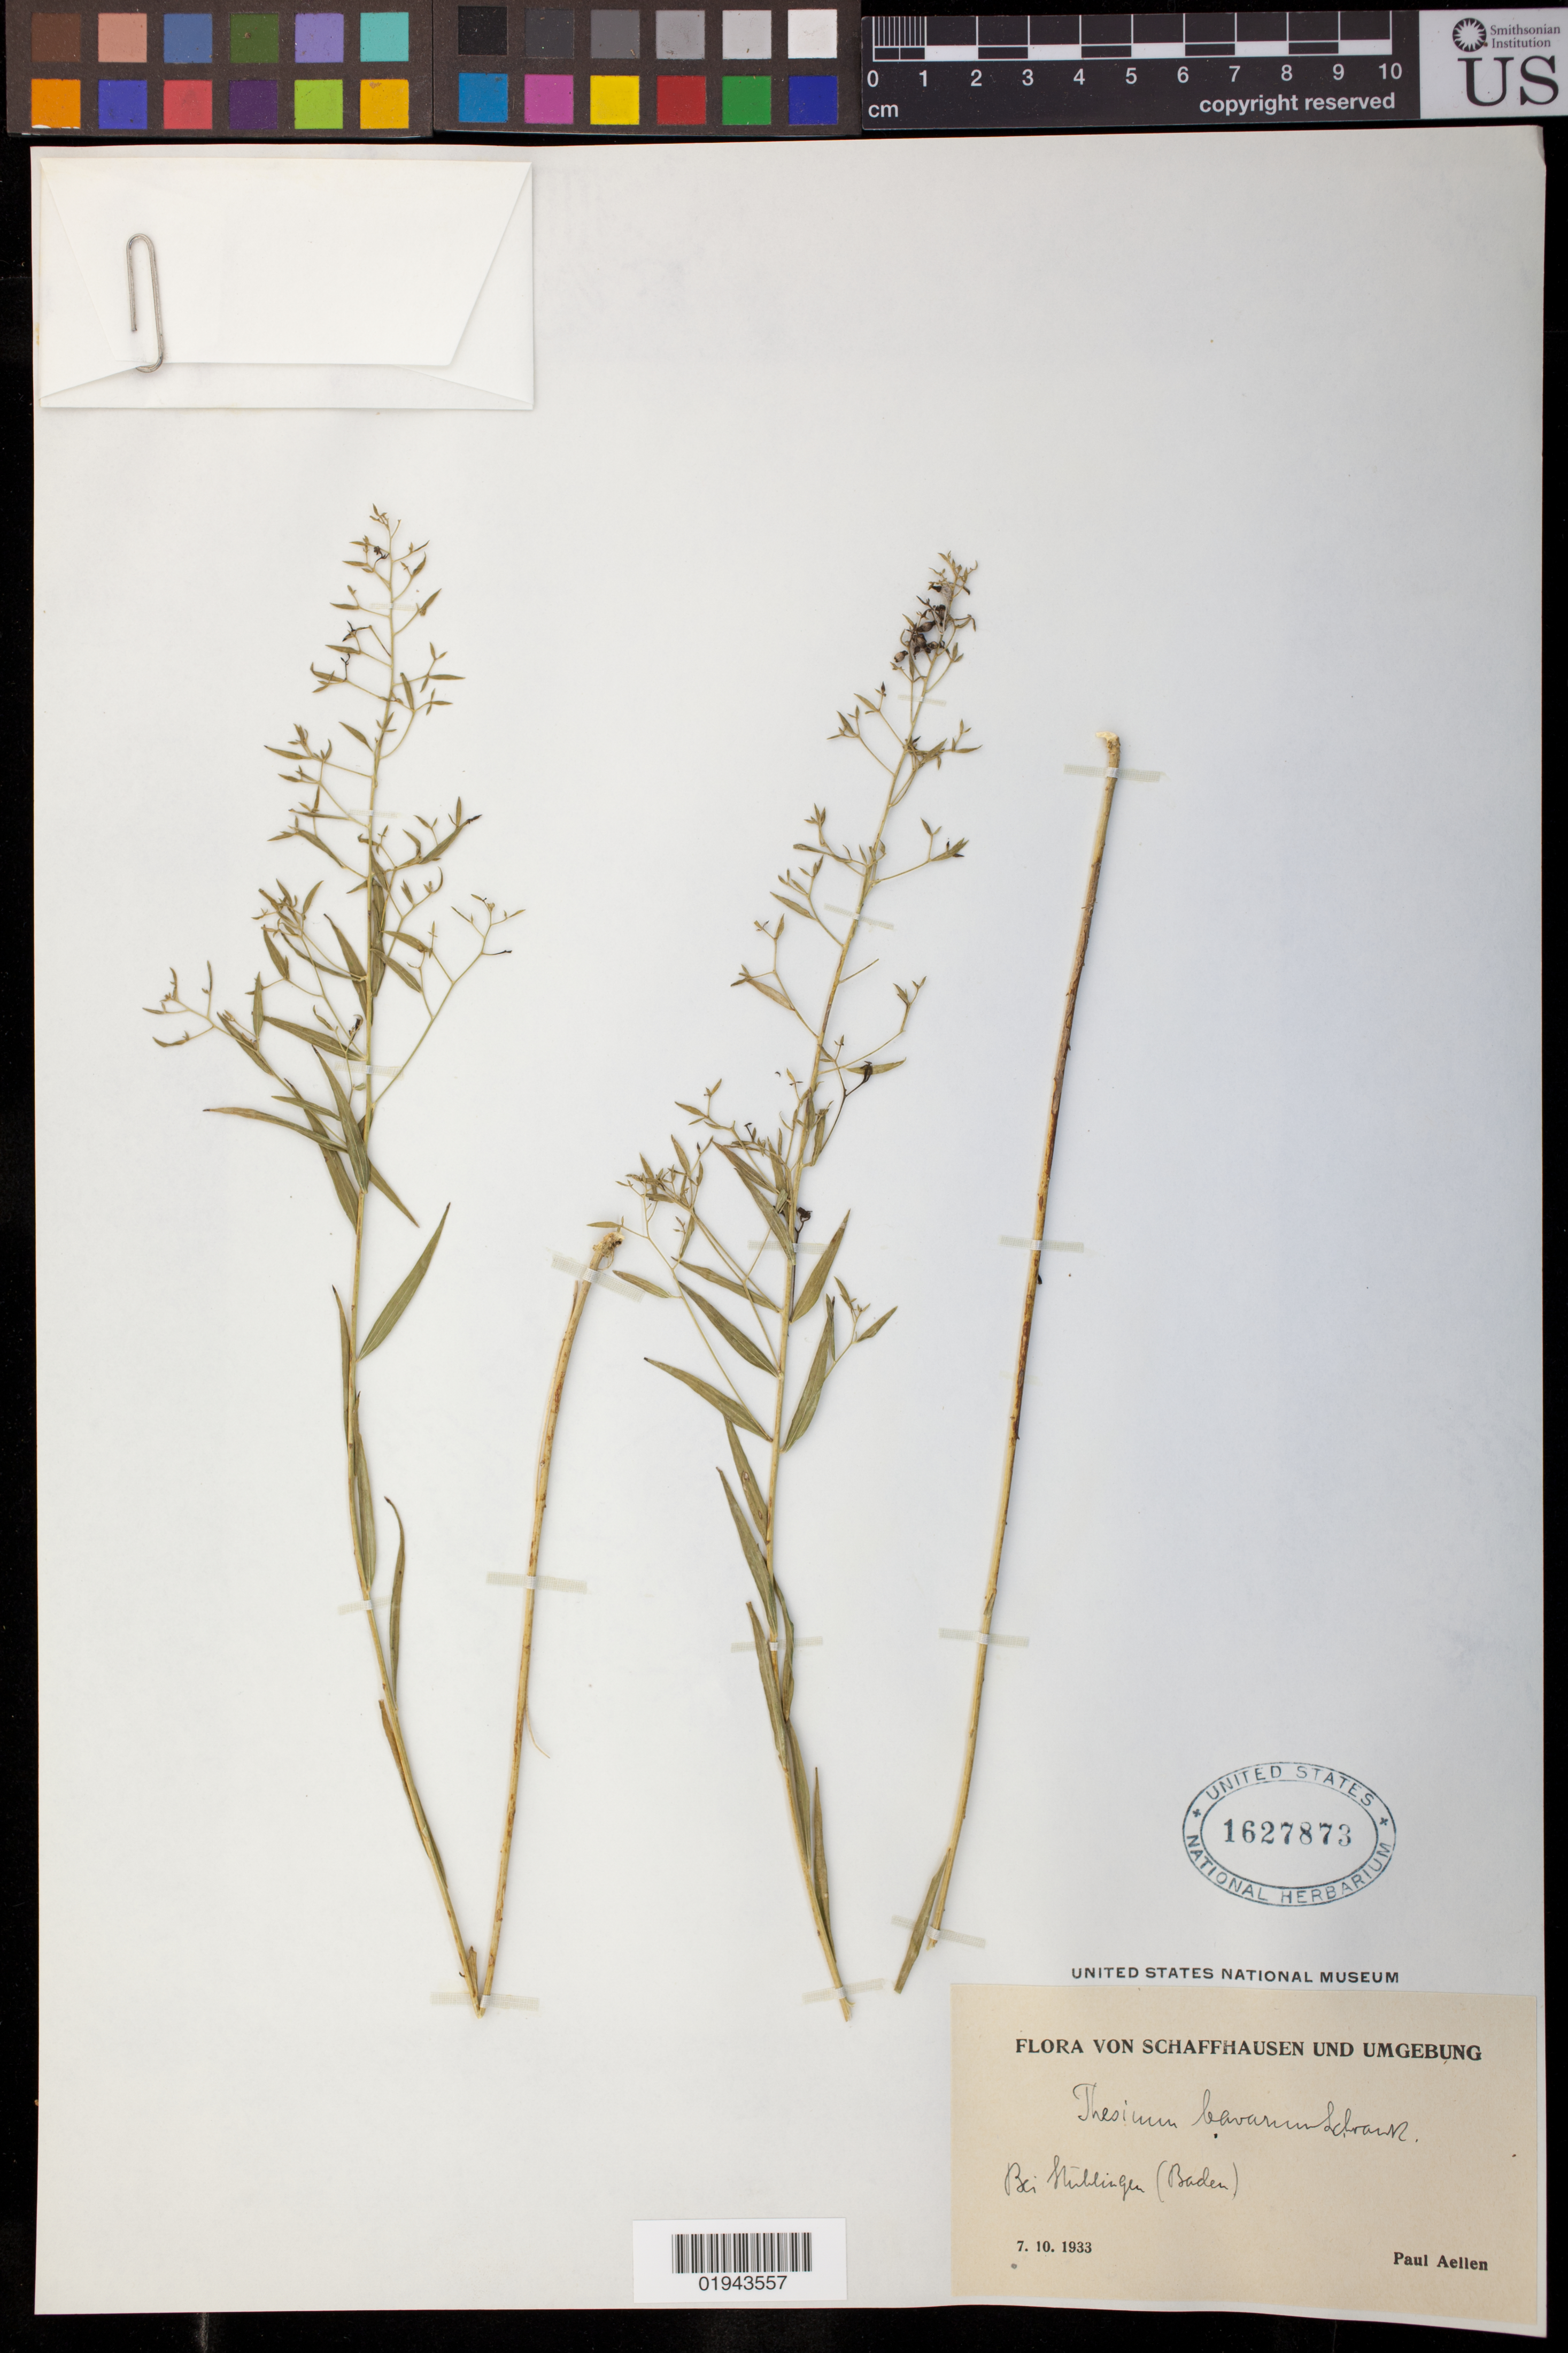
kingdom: Plantae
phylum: Tracheophyta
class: Magnoliopsida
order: Santalales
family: Thesiaceae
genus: Thesium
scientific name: Thesium bavarium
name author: Schrank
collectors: P. Aellen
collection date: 1933-10-07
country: Germany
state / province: Baden-Württemberg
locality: Bei Stuhlinger (Baden)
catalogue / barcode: US 1627873